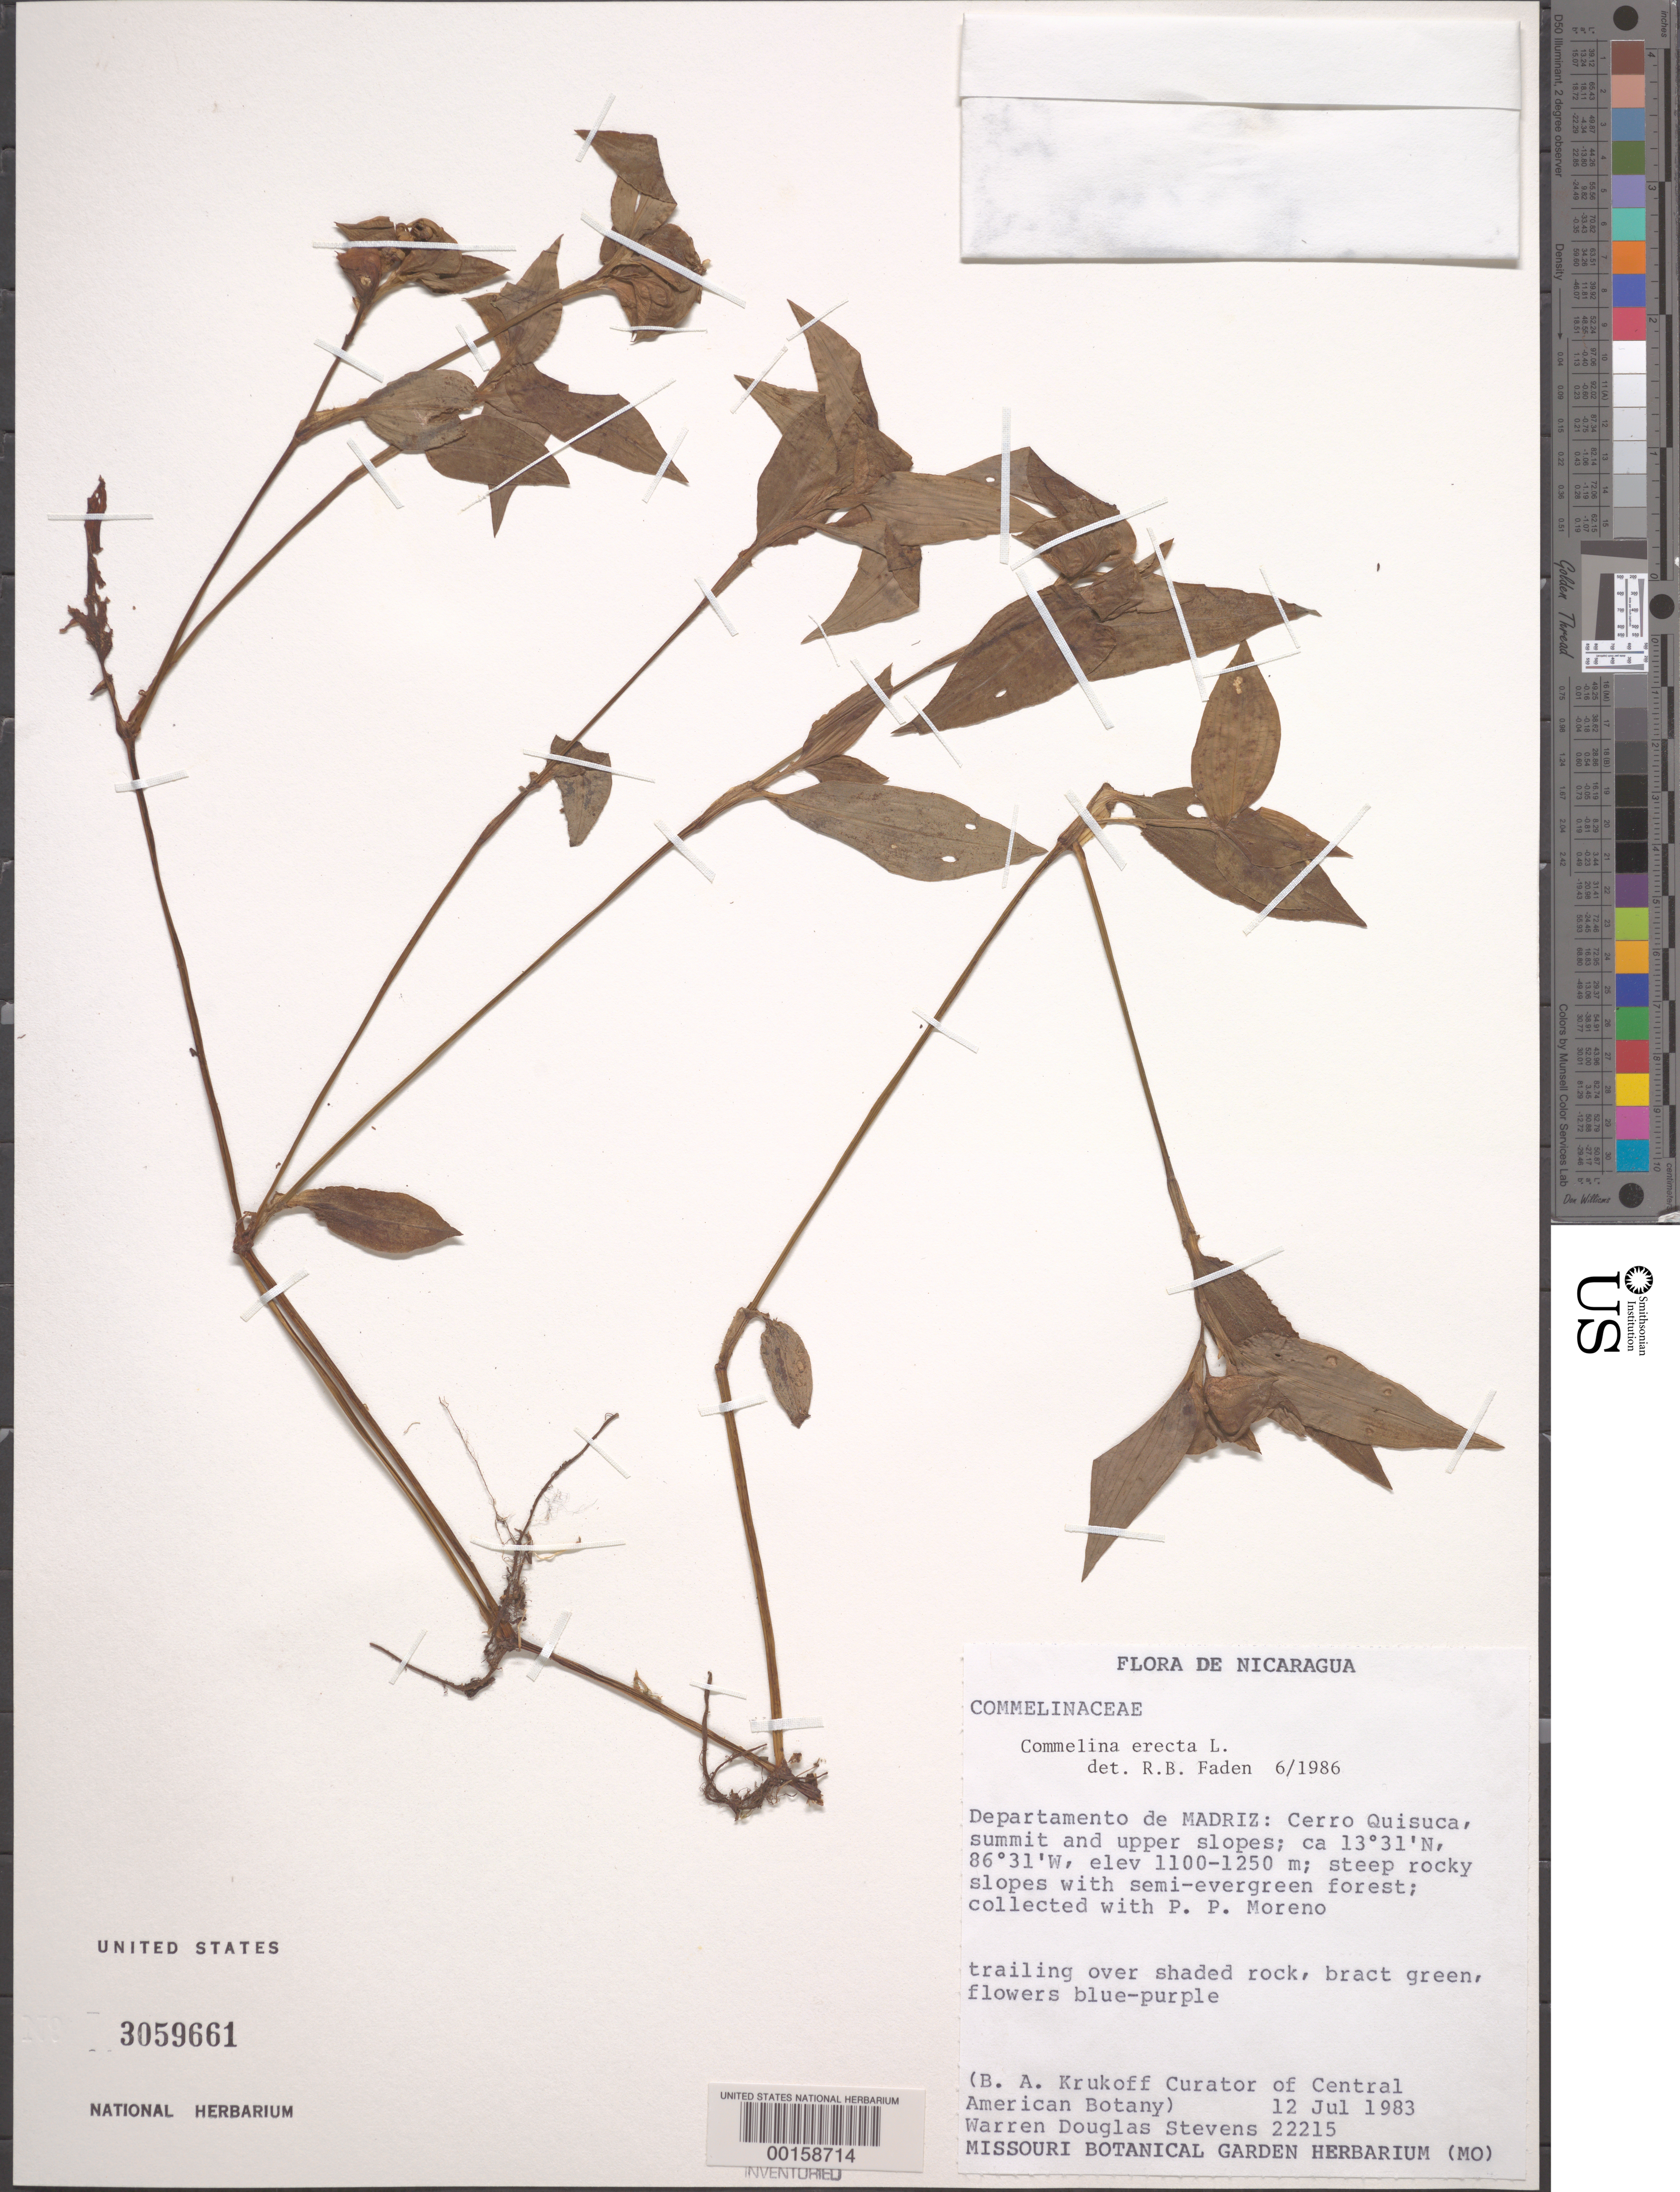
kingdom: Plantae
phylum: Tracheophyta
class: Liliopsida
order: Commelinales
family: Commelinaceae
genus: Commelina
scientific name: Commelina erecta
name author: L.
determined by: Faden, Robert B., (US), Smithsonian Institution - National Museum of Natural History (UNITED STATES)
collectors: B. A. Krukoff & W. D. Stevens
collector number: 22215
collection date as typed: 12 Jul 1983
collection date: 1983-07-12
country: Nicaragua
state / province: Madriz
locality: Cerro quisuca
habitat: Rocky summit and slopes, shaded area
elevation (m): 1100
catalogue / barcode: US 3059661